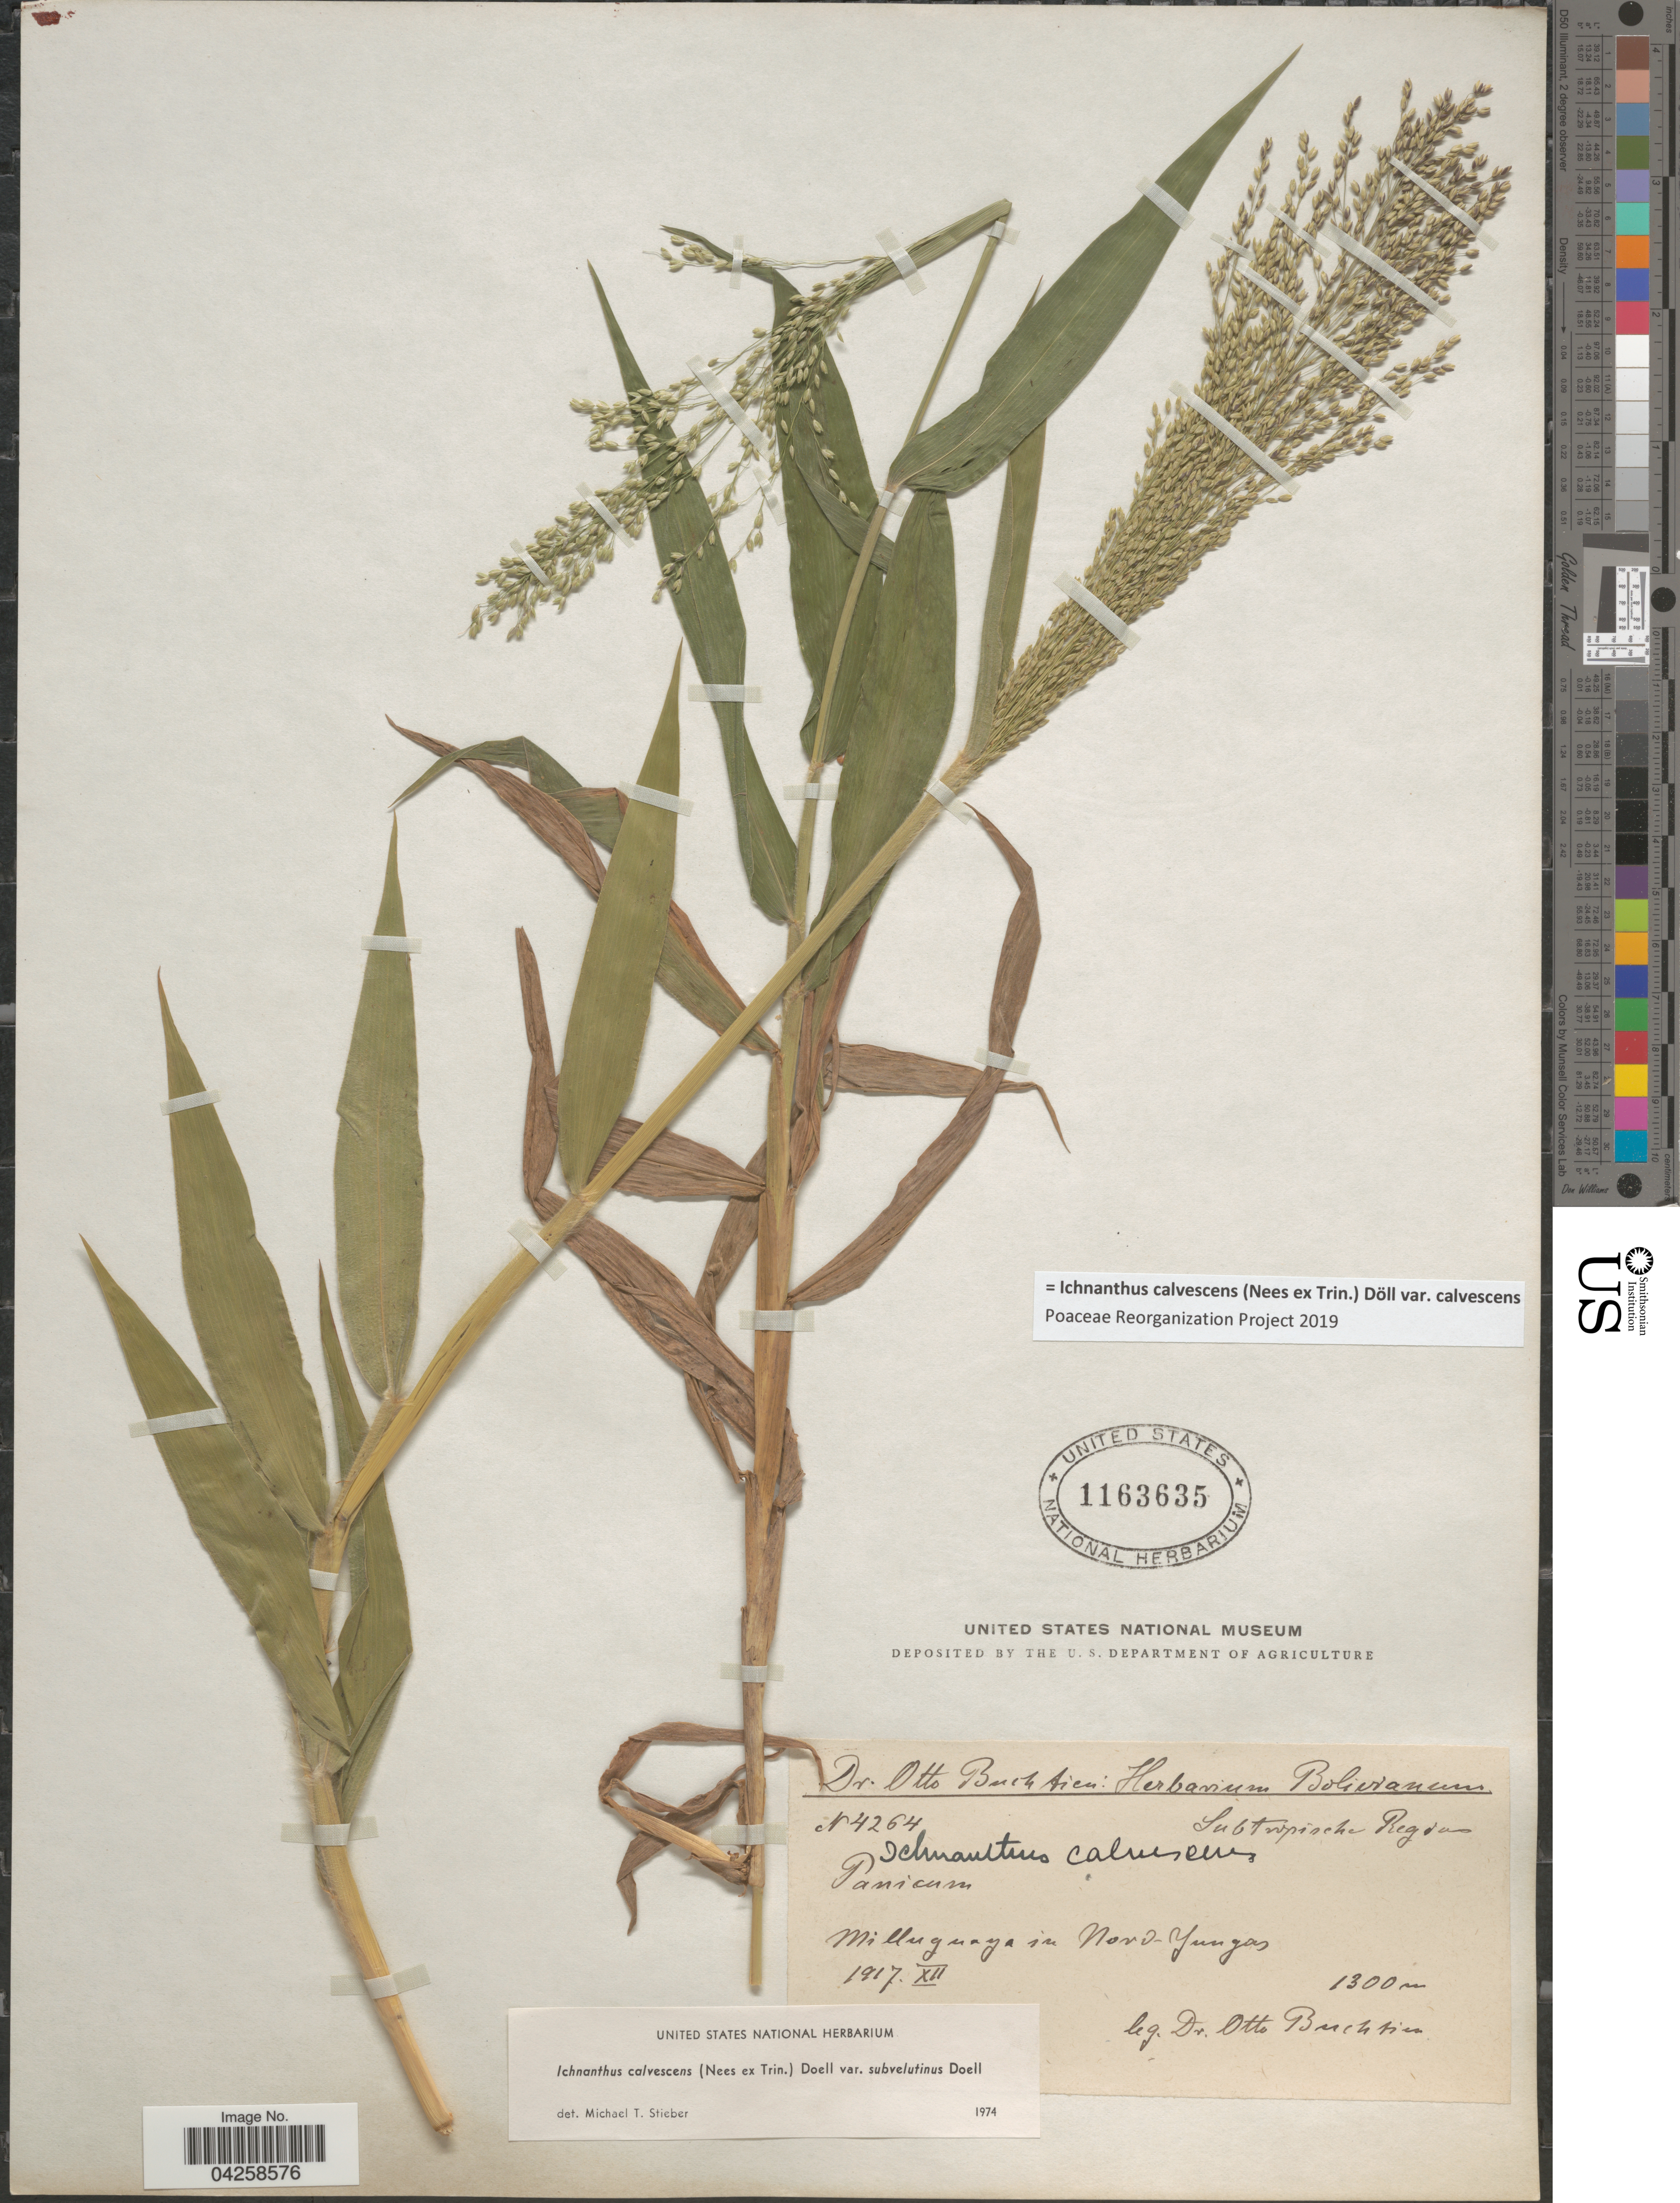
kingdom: Plantae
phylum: Tracheophyta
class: Liliopsida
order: Poales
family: Poaceae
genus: Ichnanthus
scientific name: Ichnanthus calvescens var. calvescens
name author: (Nees ex Trin.) Döll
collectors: O. Buchtien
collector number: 4264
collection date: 1917-12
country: Bolivia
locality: Subtropische Region. Milluguaya in Nord-Yungas.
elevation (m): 1300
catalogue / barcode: US 1163635